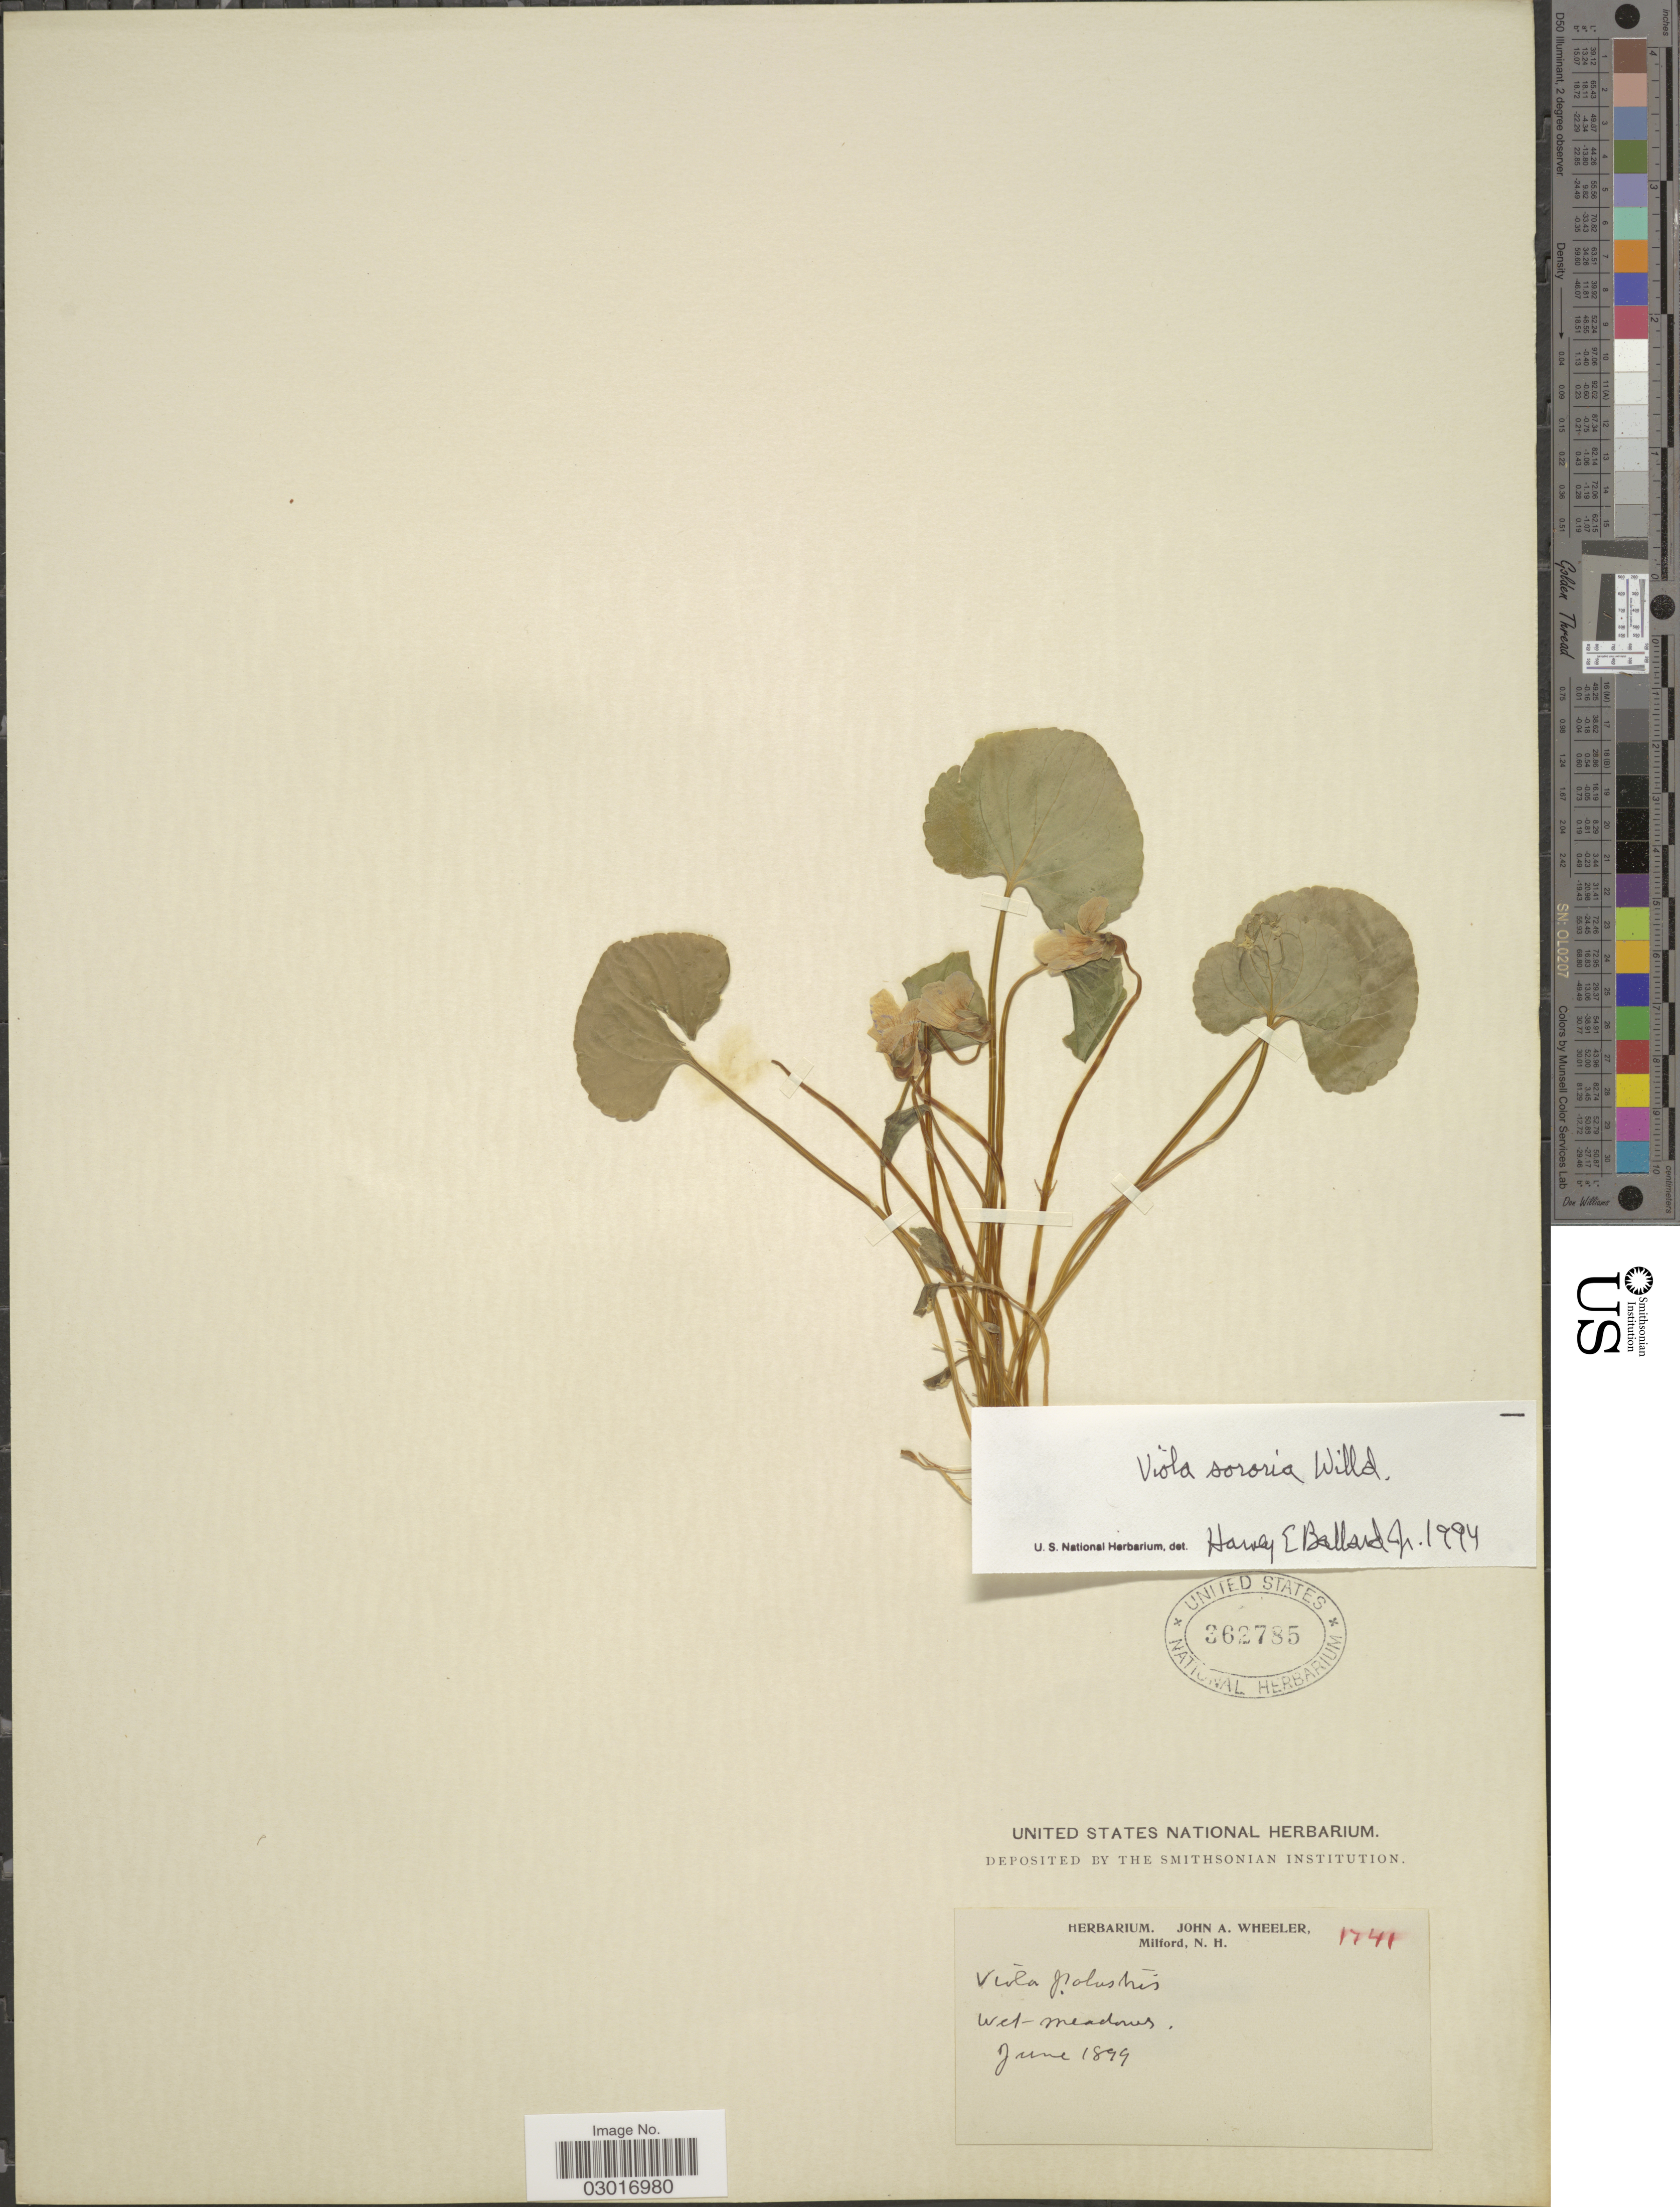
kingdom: Plantae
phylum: Tracheophyta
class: Magnoliopsida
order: Malpighiales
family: Violaceae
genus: Viola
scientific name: Viola sororia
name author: Willd.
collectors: Ex herb. John A. Wheeler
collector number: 1741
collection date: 1899-06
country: United States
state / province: New Hampshire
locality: Milford.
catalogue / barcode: US 362785